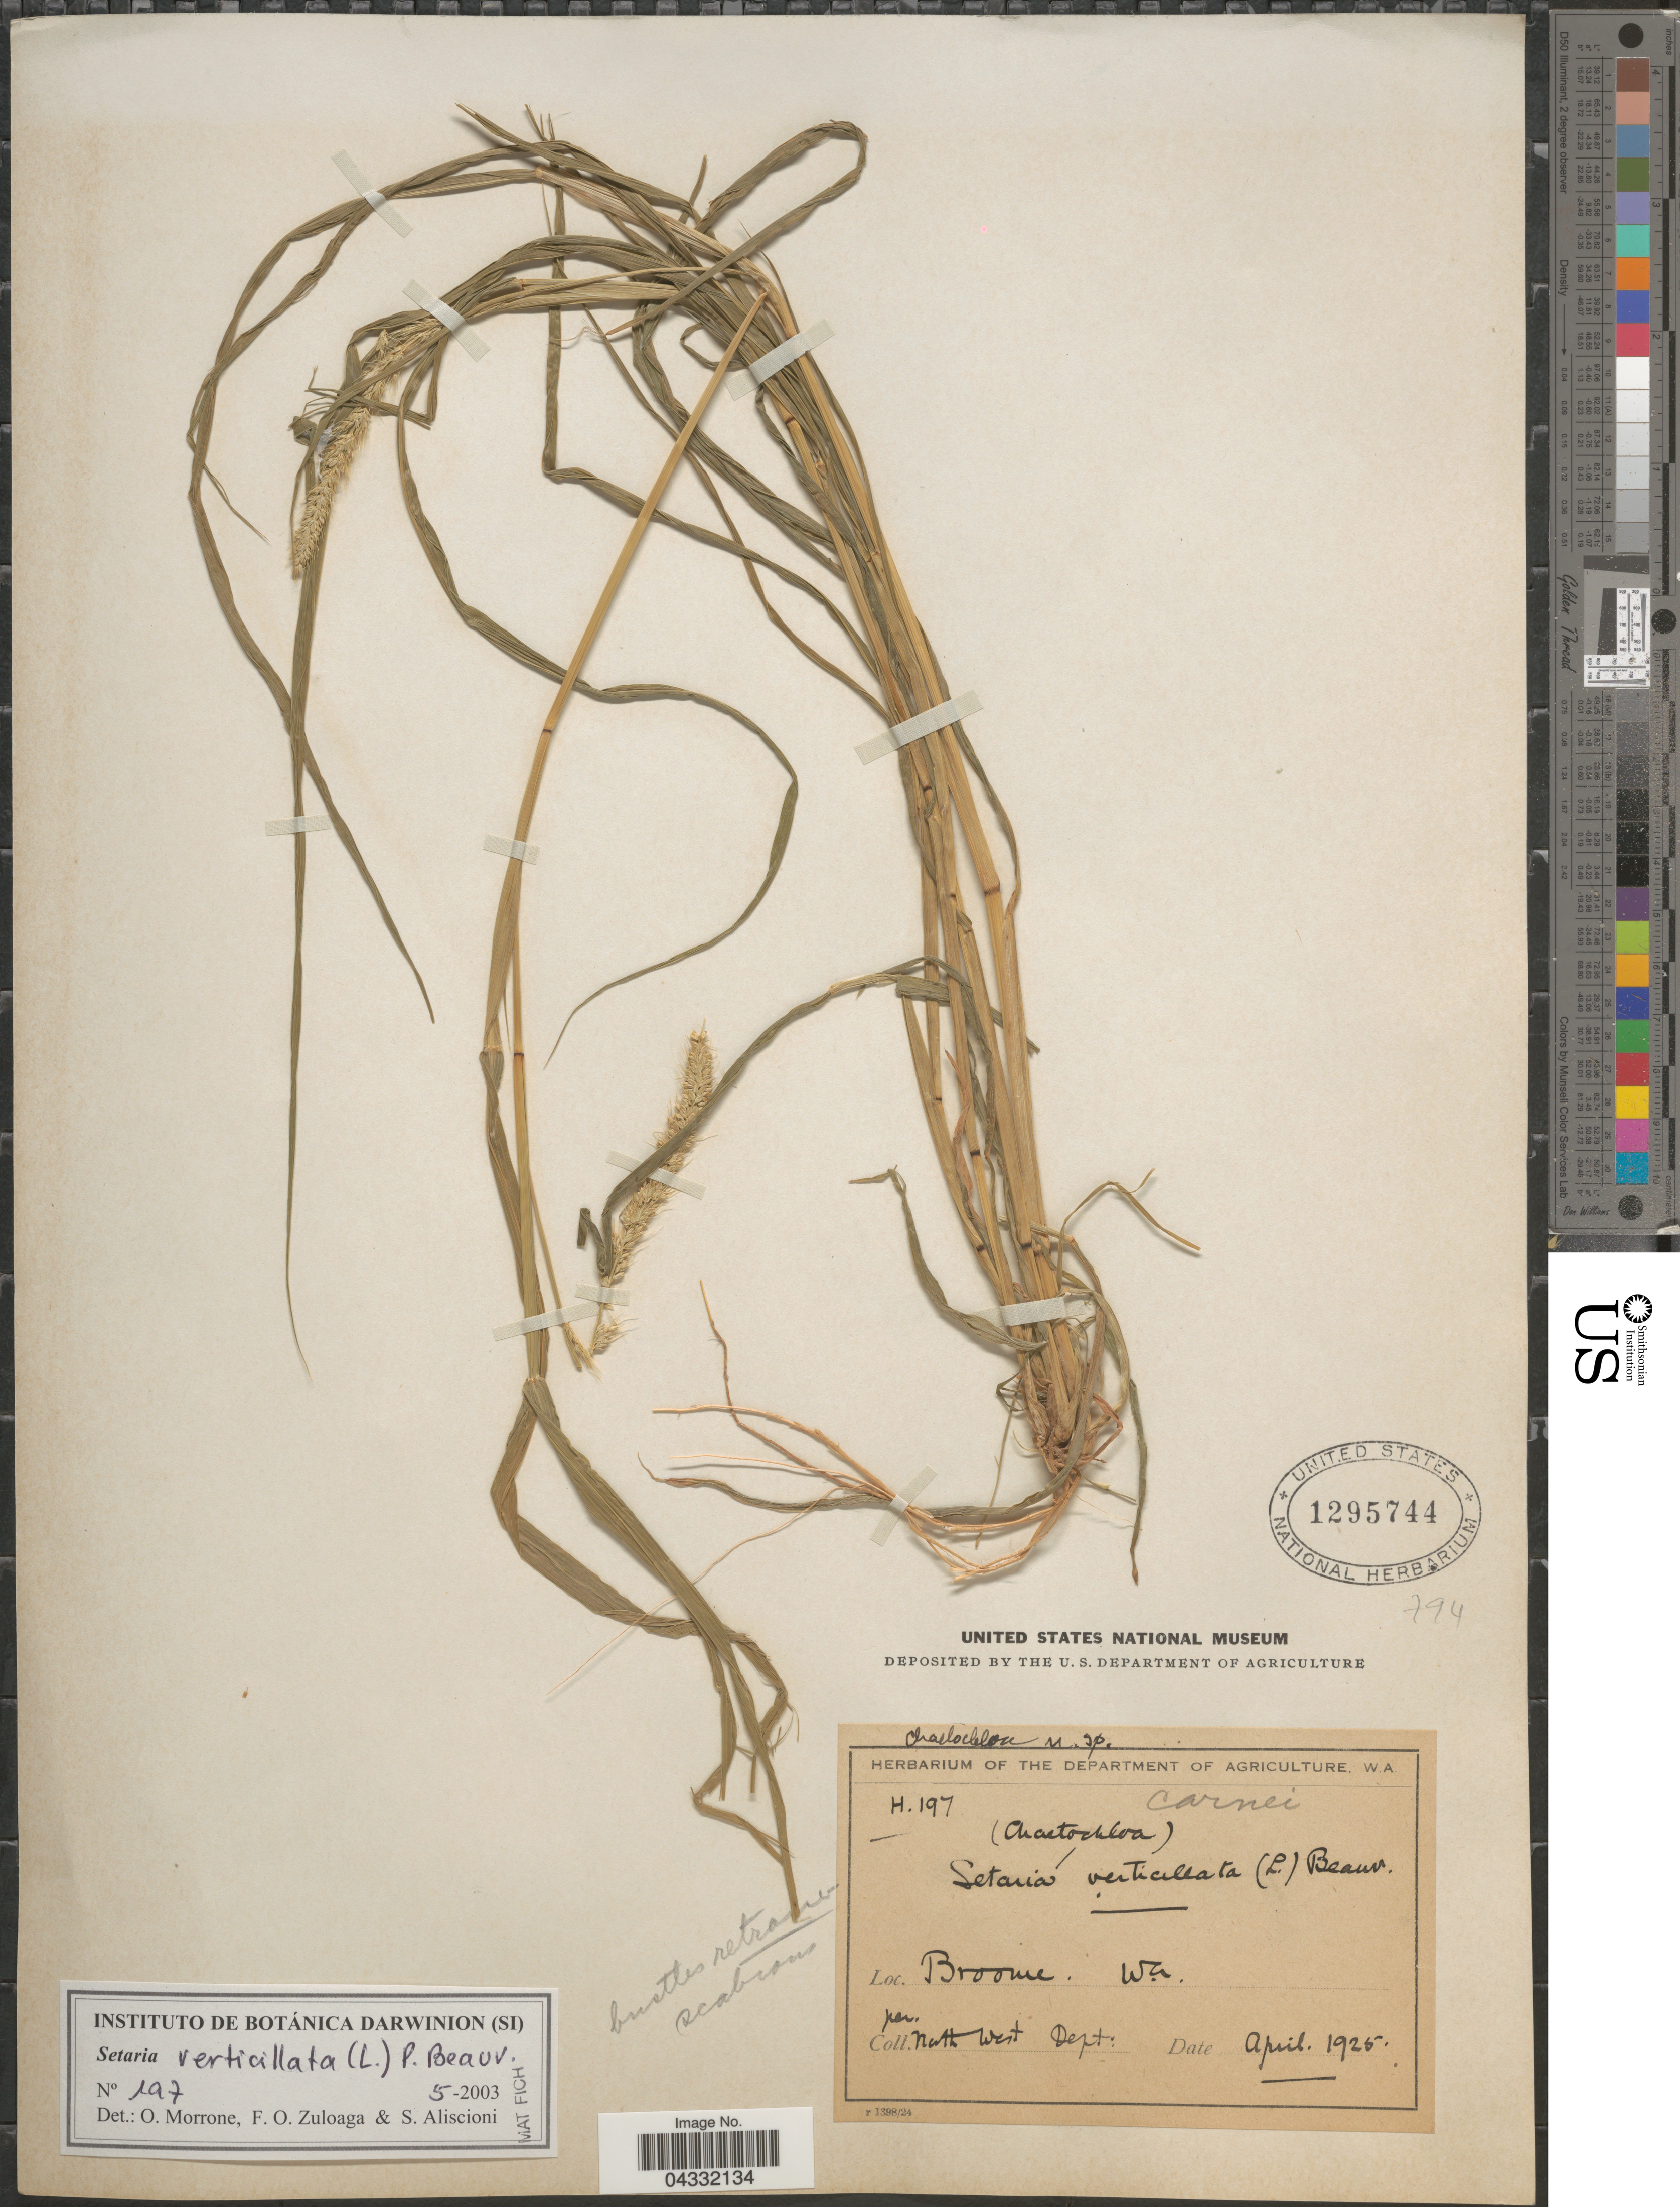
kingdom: Plantae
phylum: Tracheophyta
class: Liliopsida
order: Poales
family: Poaceae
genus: Setaria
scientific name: Setaria verticillata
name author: (L.) P. Beauv.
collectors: North West Dept.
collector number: H197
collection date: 1925-04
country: Australia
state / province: Western Australia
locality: Broome. W.A.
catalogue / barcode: US 1295744